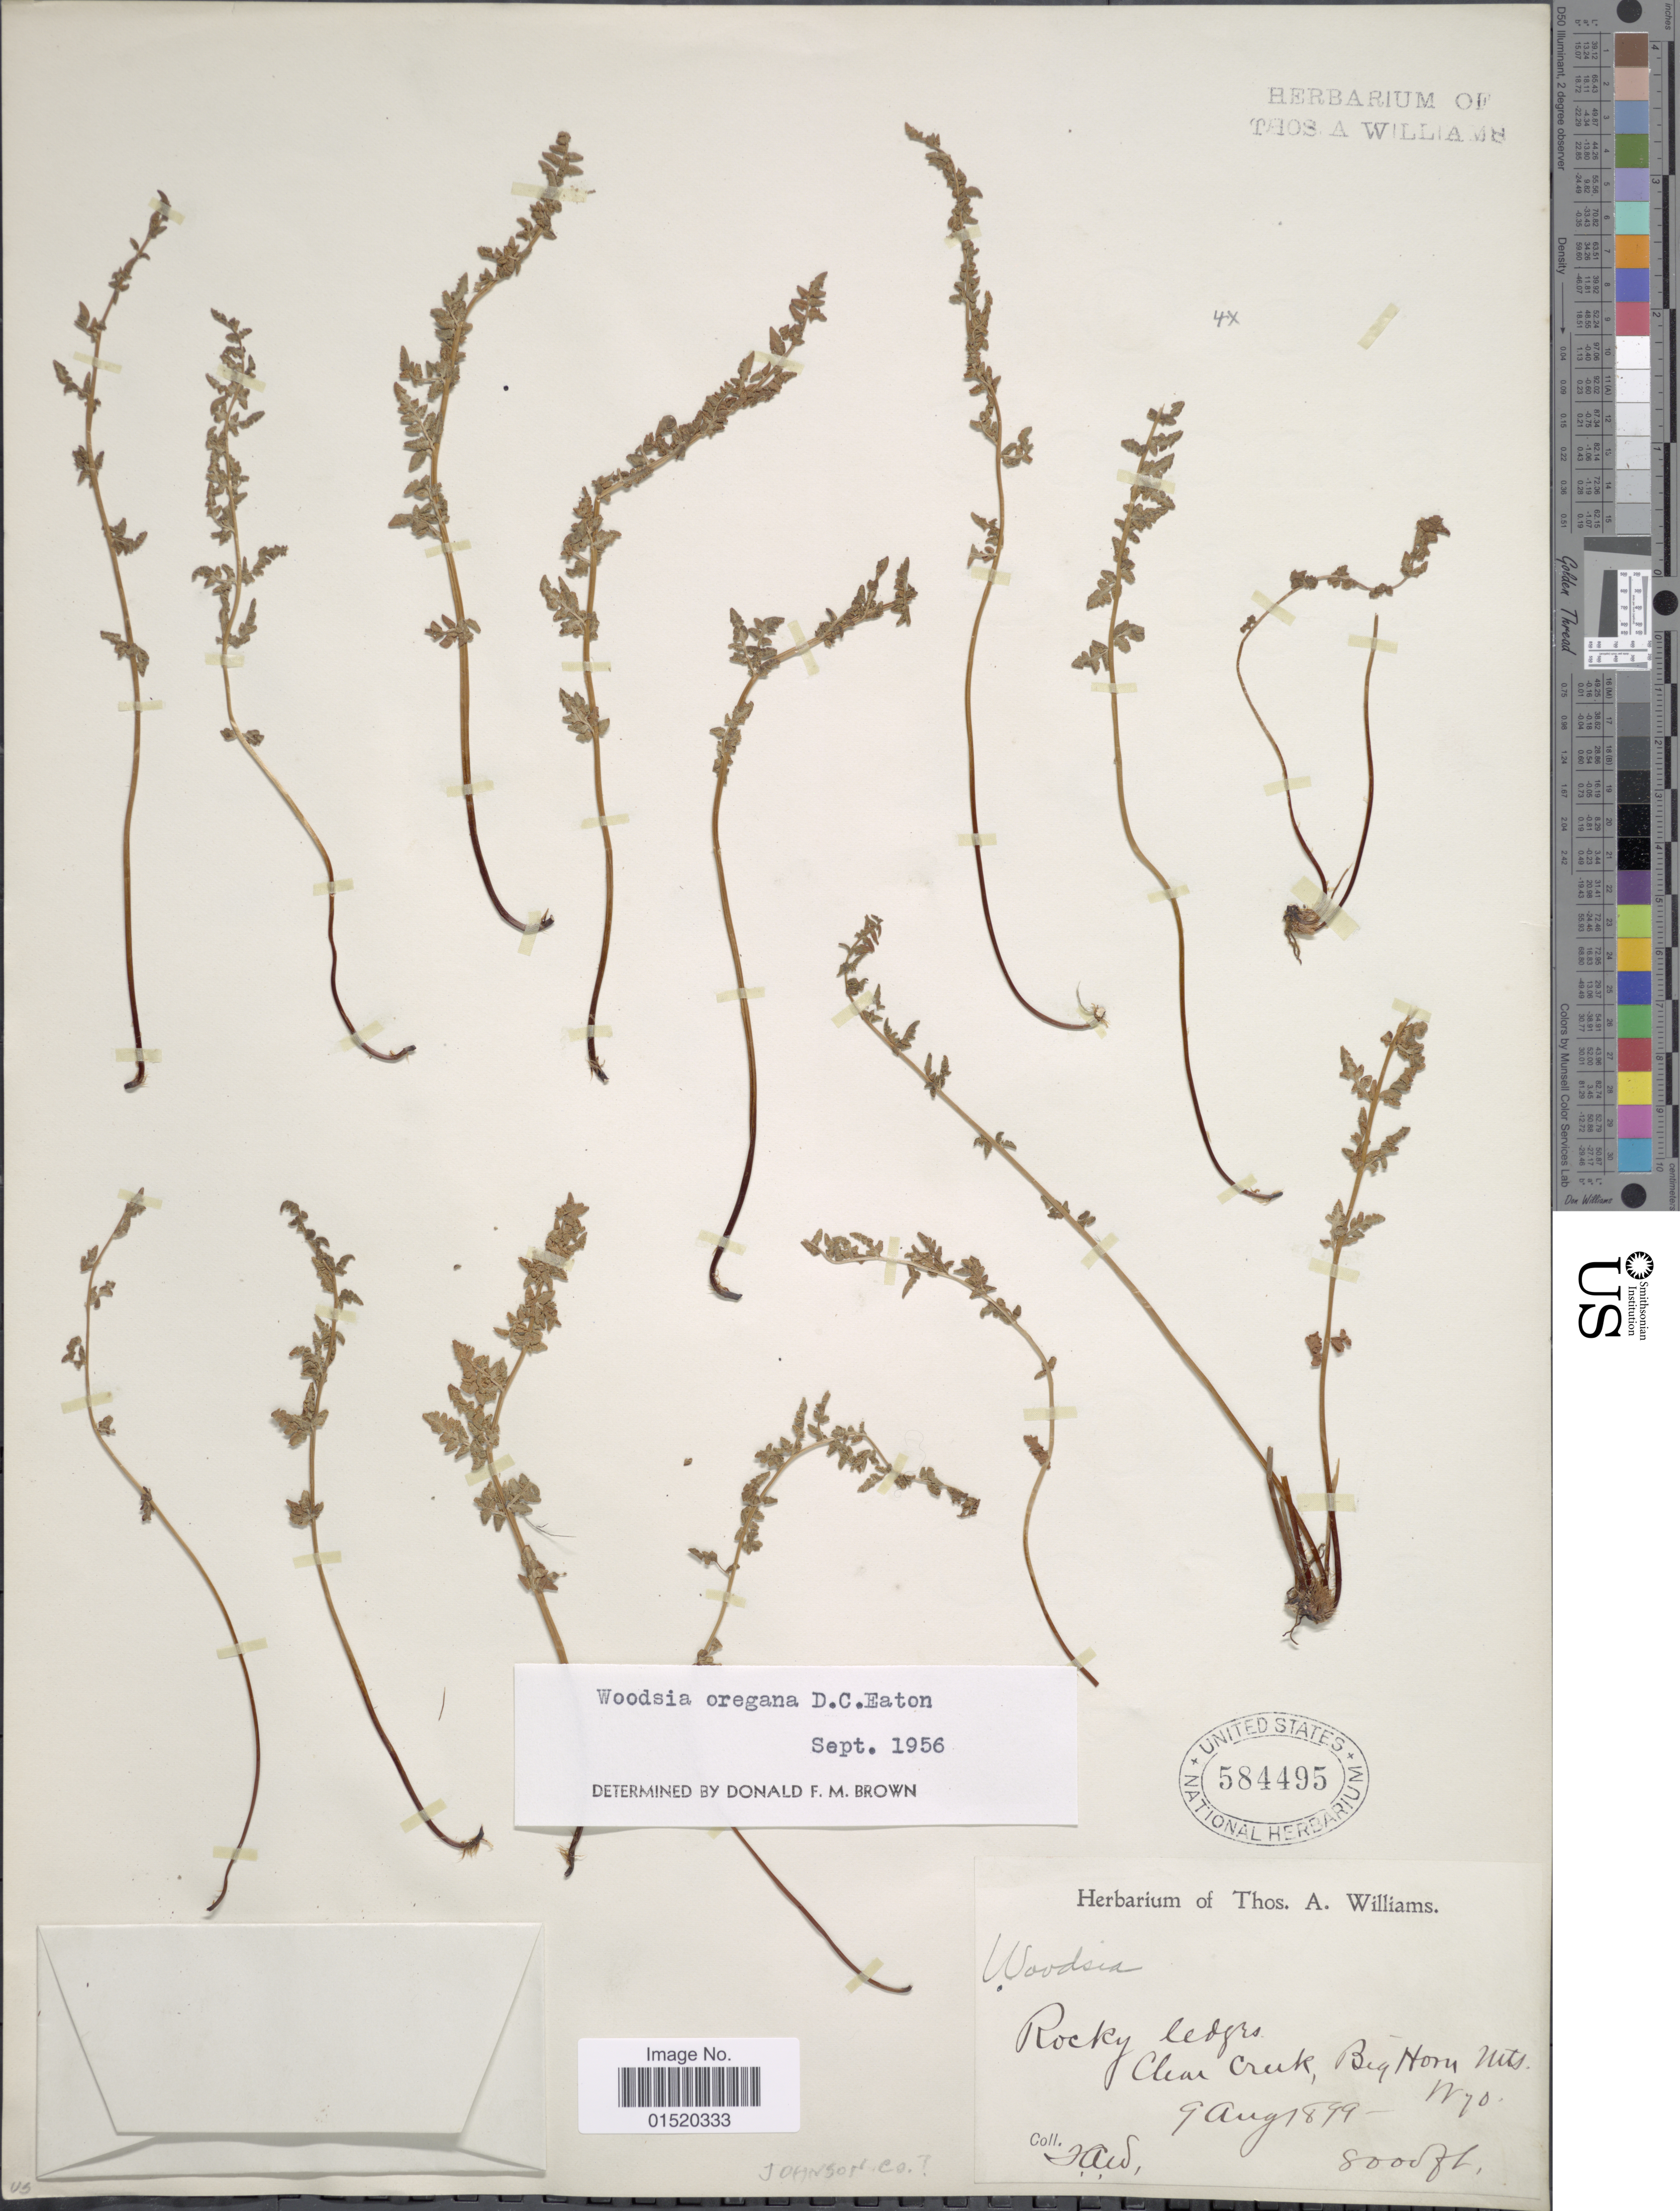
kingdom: Plantae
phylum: Tracheophyta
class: Polypodiopsida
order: Polypodiales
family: Woodsiaceae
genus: Woodsia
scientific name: Woodsia oregana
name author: D.C. Eaton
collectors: T. A. Williams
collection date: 1899-08-09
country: United States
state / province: Wyoming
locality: Rocky ledges, Clear Creek, Big Horn Mts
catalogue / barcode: US 584495